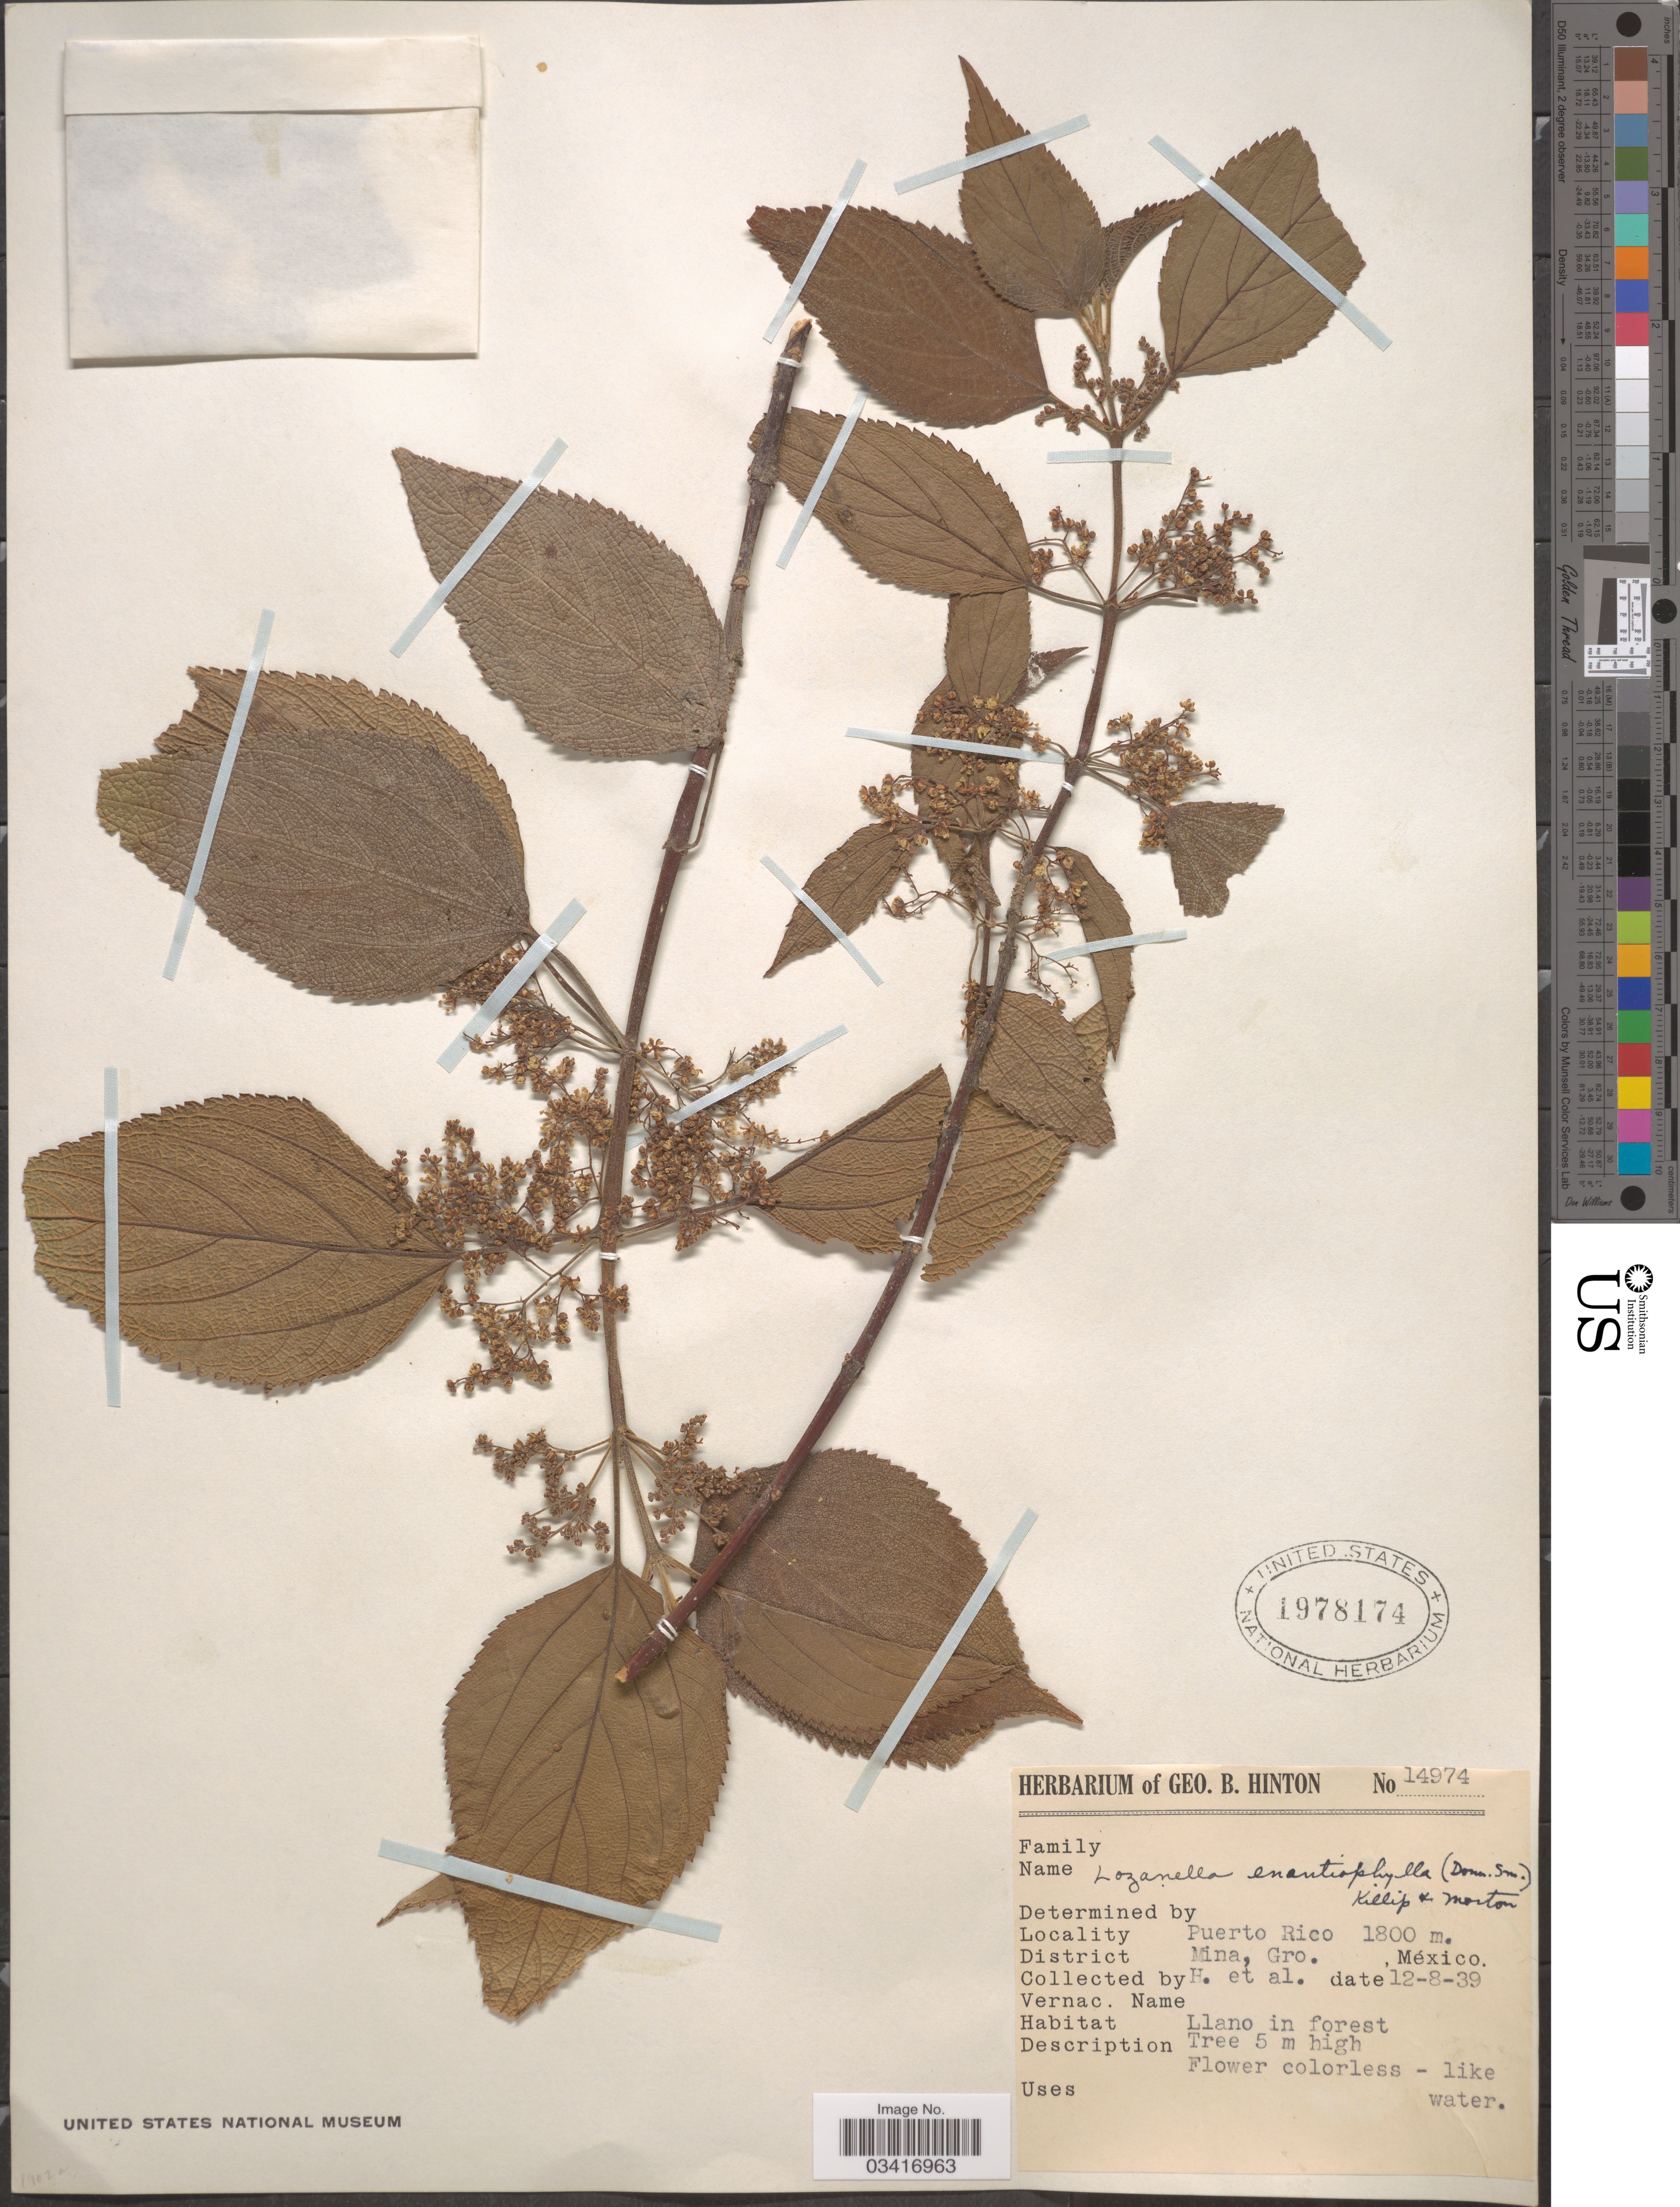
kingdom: Plantae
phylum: Tracheophyta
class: Magnoliopsida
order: Rosales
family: Cannabaceae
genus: Lozanella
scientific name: Lozanella enantiophylla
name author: (Donn. Sm.) Killip & C.V. Morton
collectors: G. B. Hinton & et al.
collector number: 14974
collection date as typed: Transcribed d/m/y: 12/8/39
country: Mexico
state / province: Guerrero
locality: Puerto Rico. District Mina, Gro.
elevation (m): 1800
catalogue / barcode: US 1978174